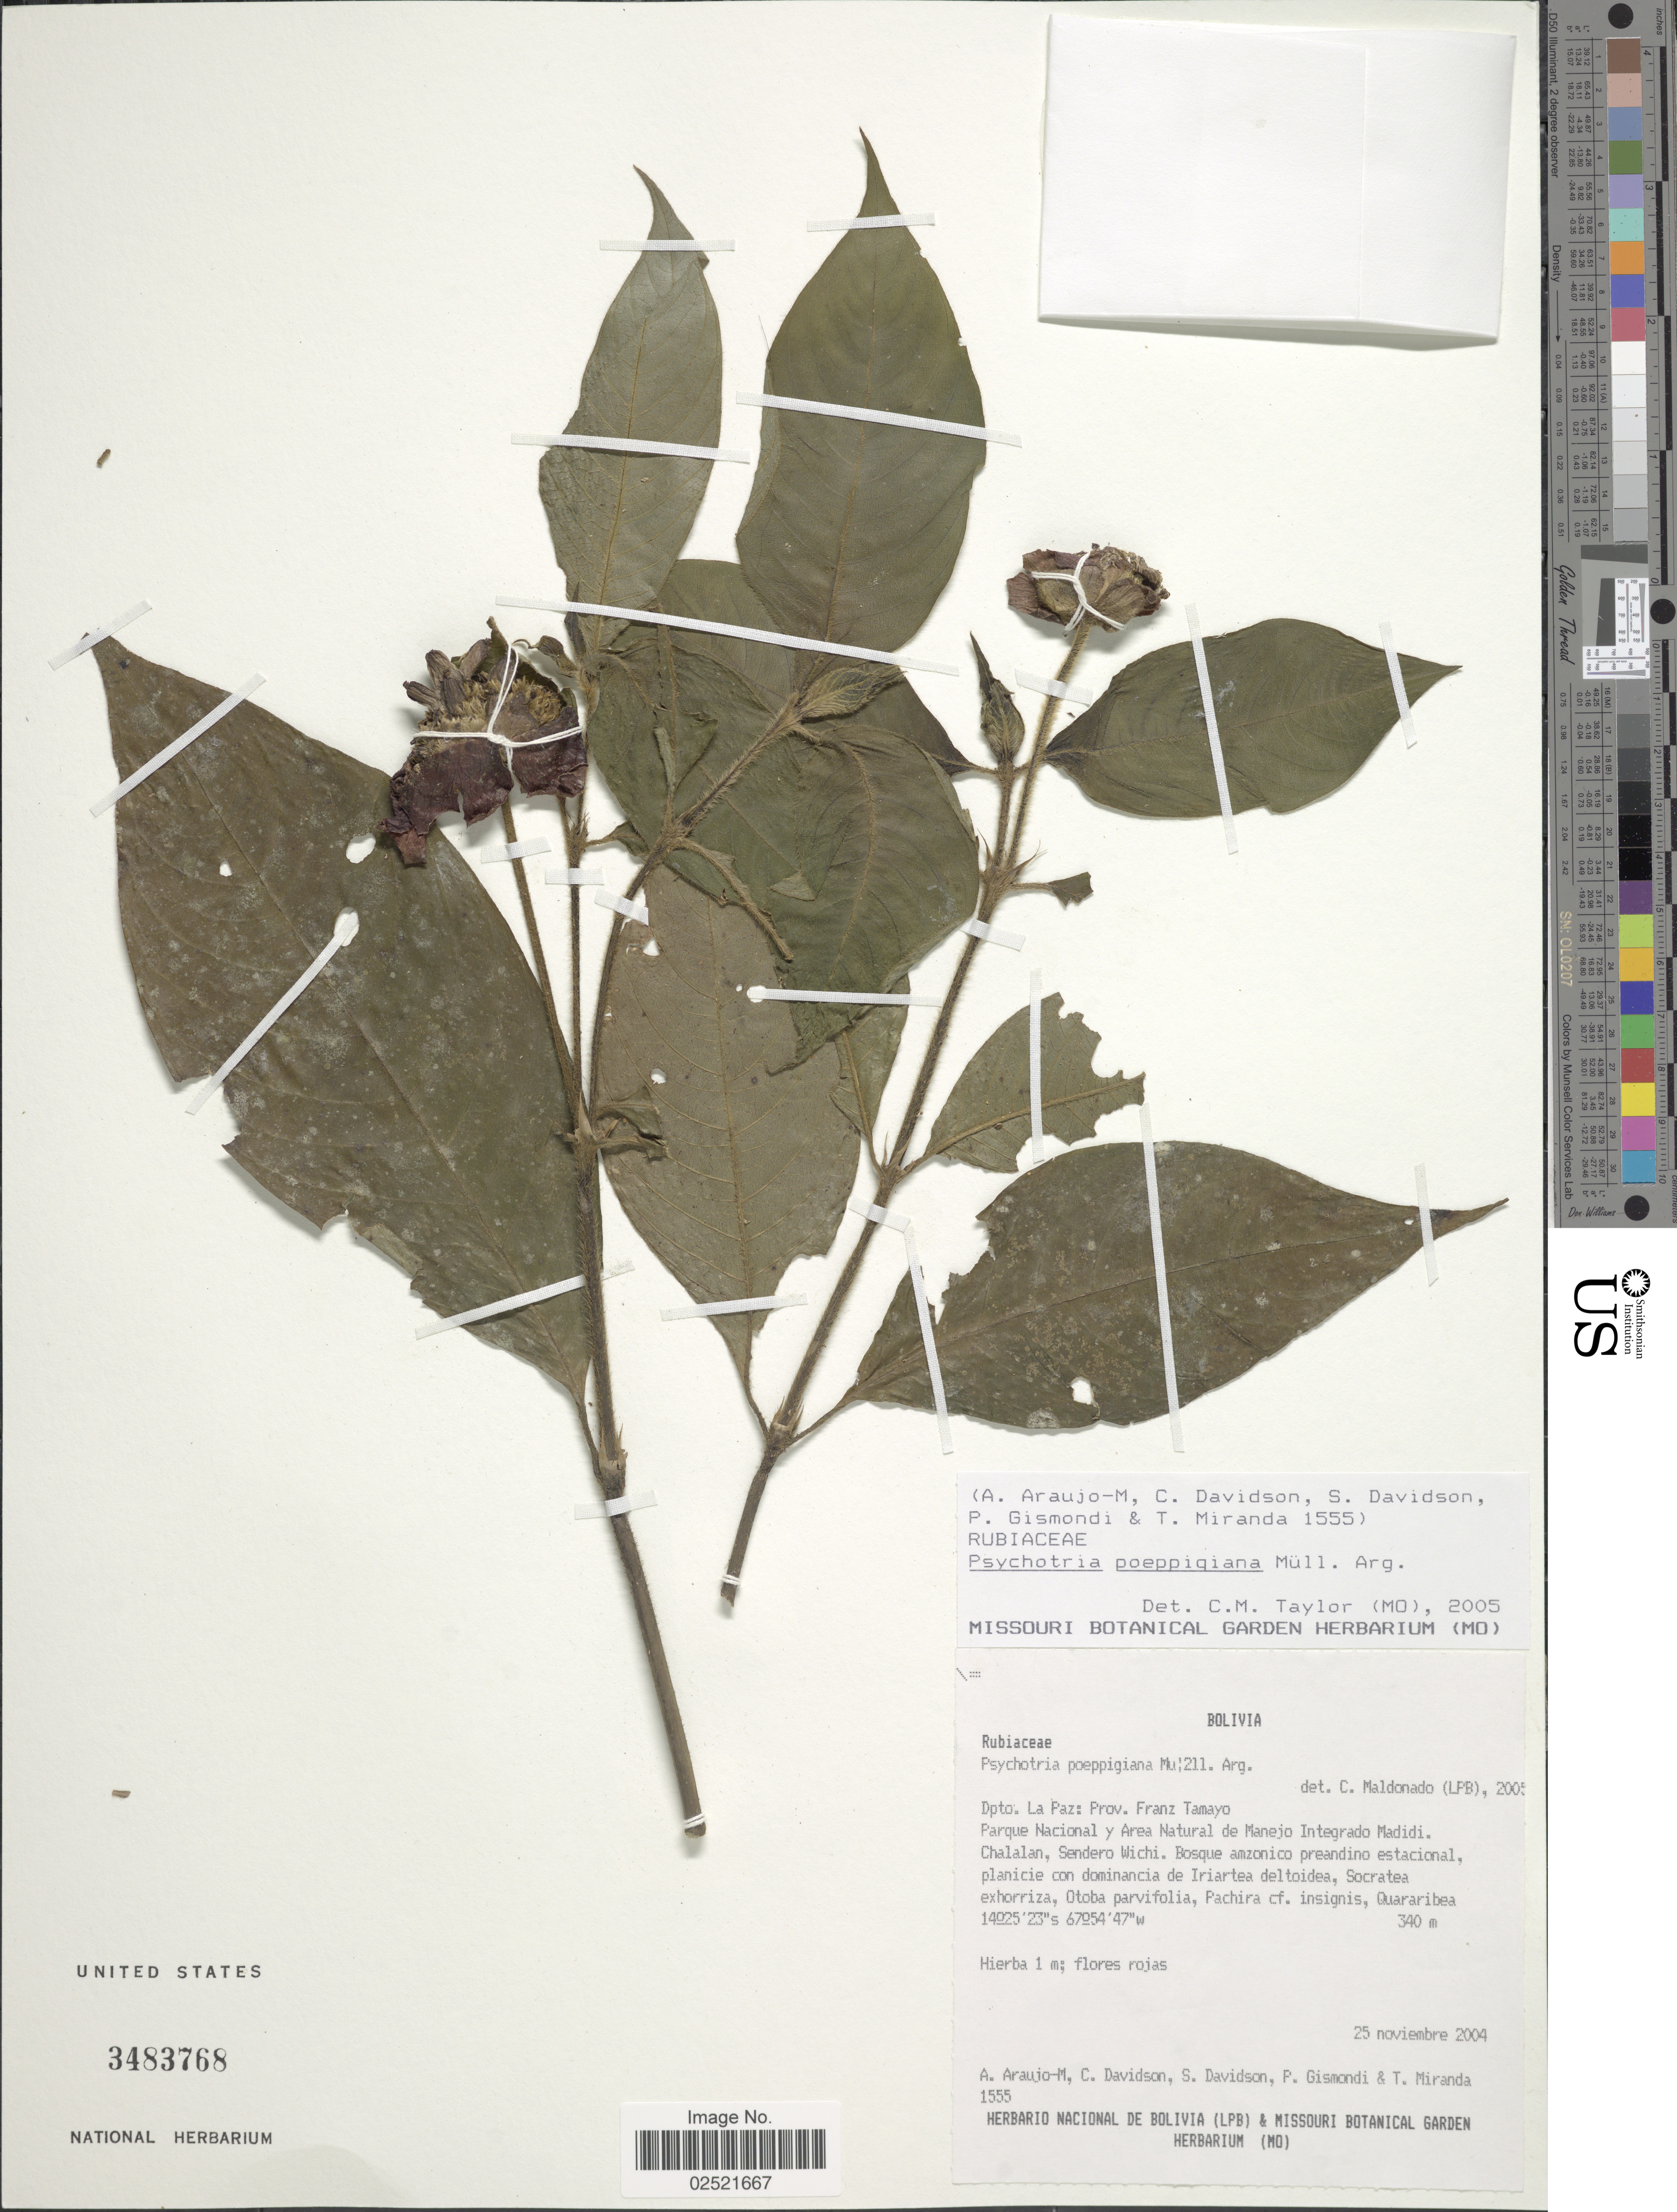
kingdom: Plantae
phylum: Tracheophyta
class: Magnoliopsida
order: Gentianales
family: Rubiaceae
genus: Psychotria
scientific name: Psychotria poeppigiana subsp. poeppigiana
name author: Müll. Arg.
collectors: A. Araujo-M., C. Davidson, S. Davidson, P. Gismondi & T. Miranda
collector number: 1555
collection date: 2004-11-25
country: Bolivia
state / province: La Paz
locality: Prov. Franz Tamayo, Parque Nacional y Area Natural de Manejo Integrado Madidi, Chalalan, Sendero Wichi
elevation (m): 340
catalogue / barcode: US 3483768